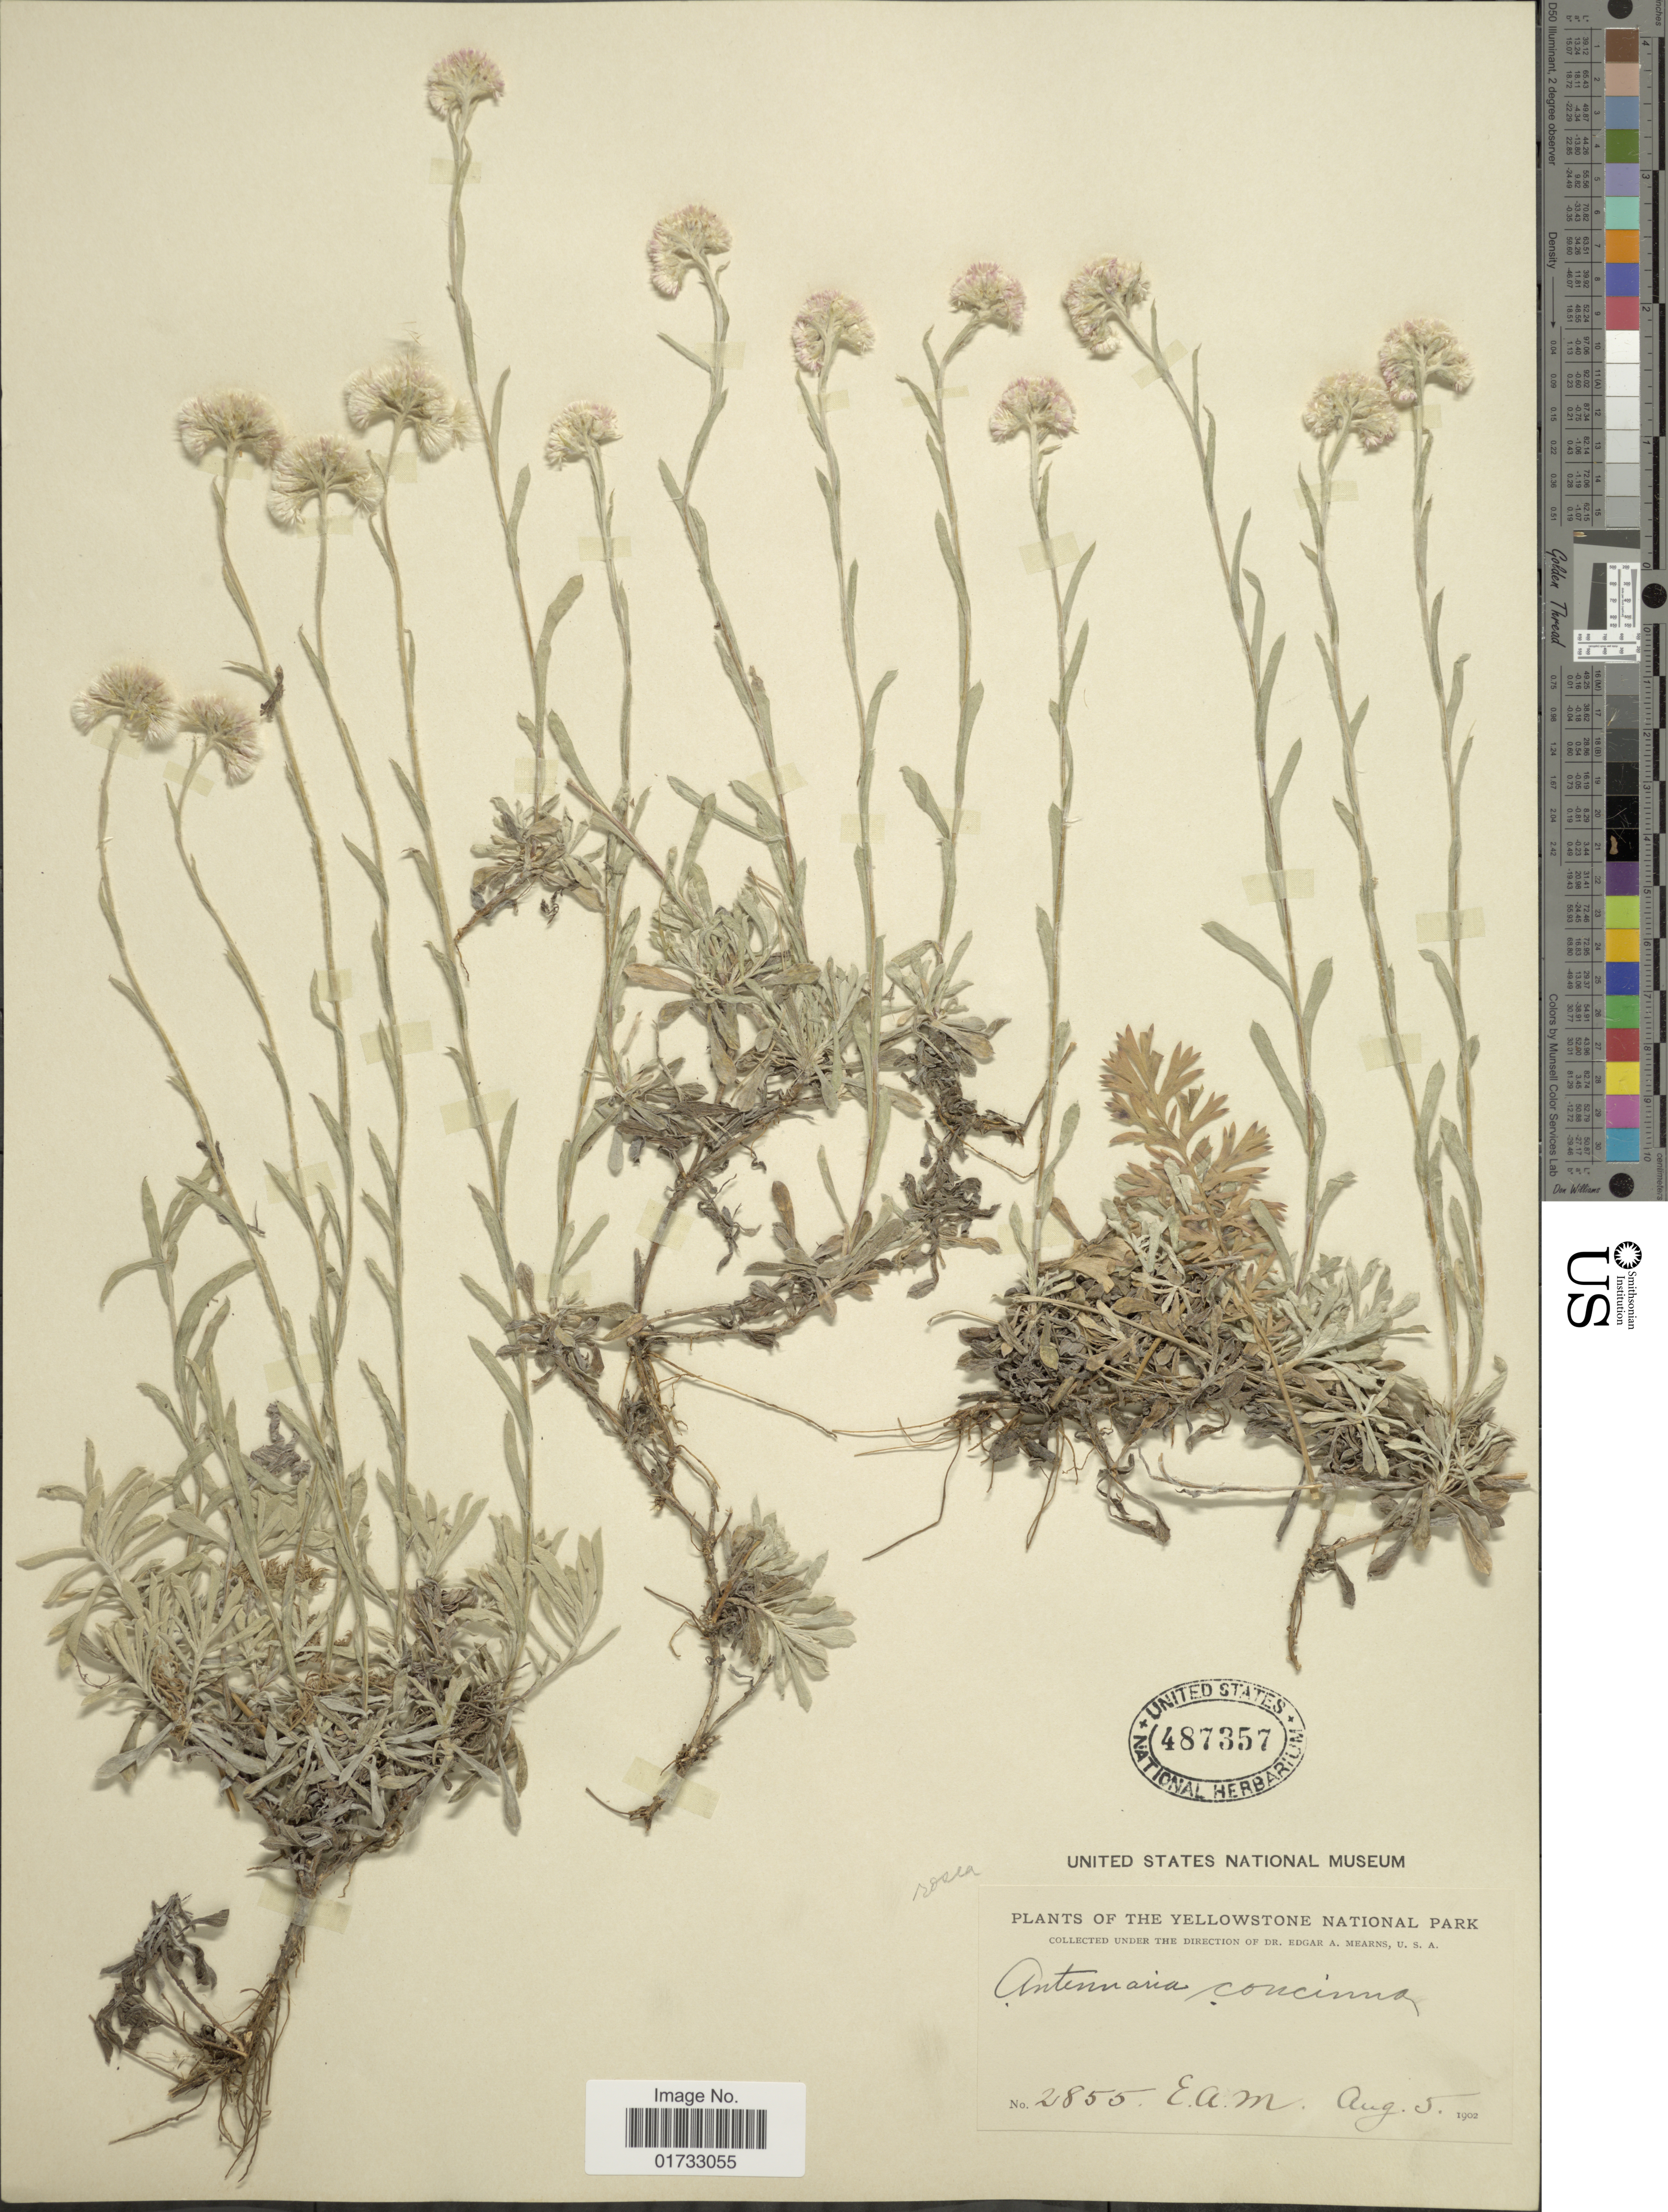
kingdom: Plantae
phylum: Tracheophyta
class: Magnoliopsida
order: Asterales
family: Asteraceae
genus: Antennaria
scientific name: Antennaria rosea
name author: Greene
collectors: E. A. Mearns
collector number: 2855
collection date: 1902-08-05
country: United States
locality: Yellowstone National Park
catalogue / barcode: US 487357